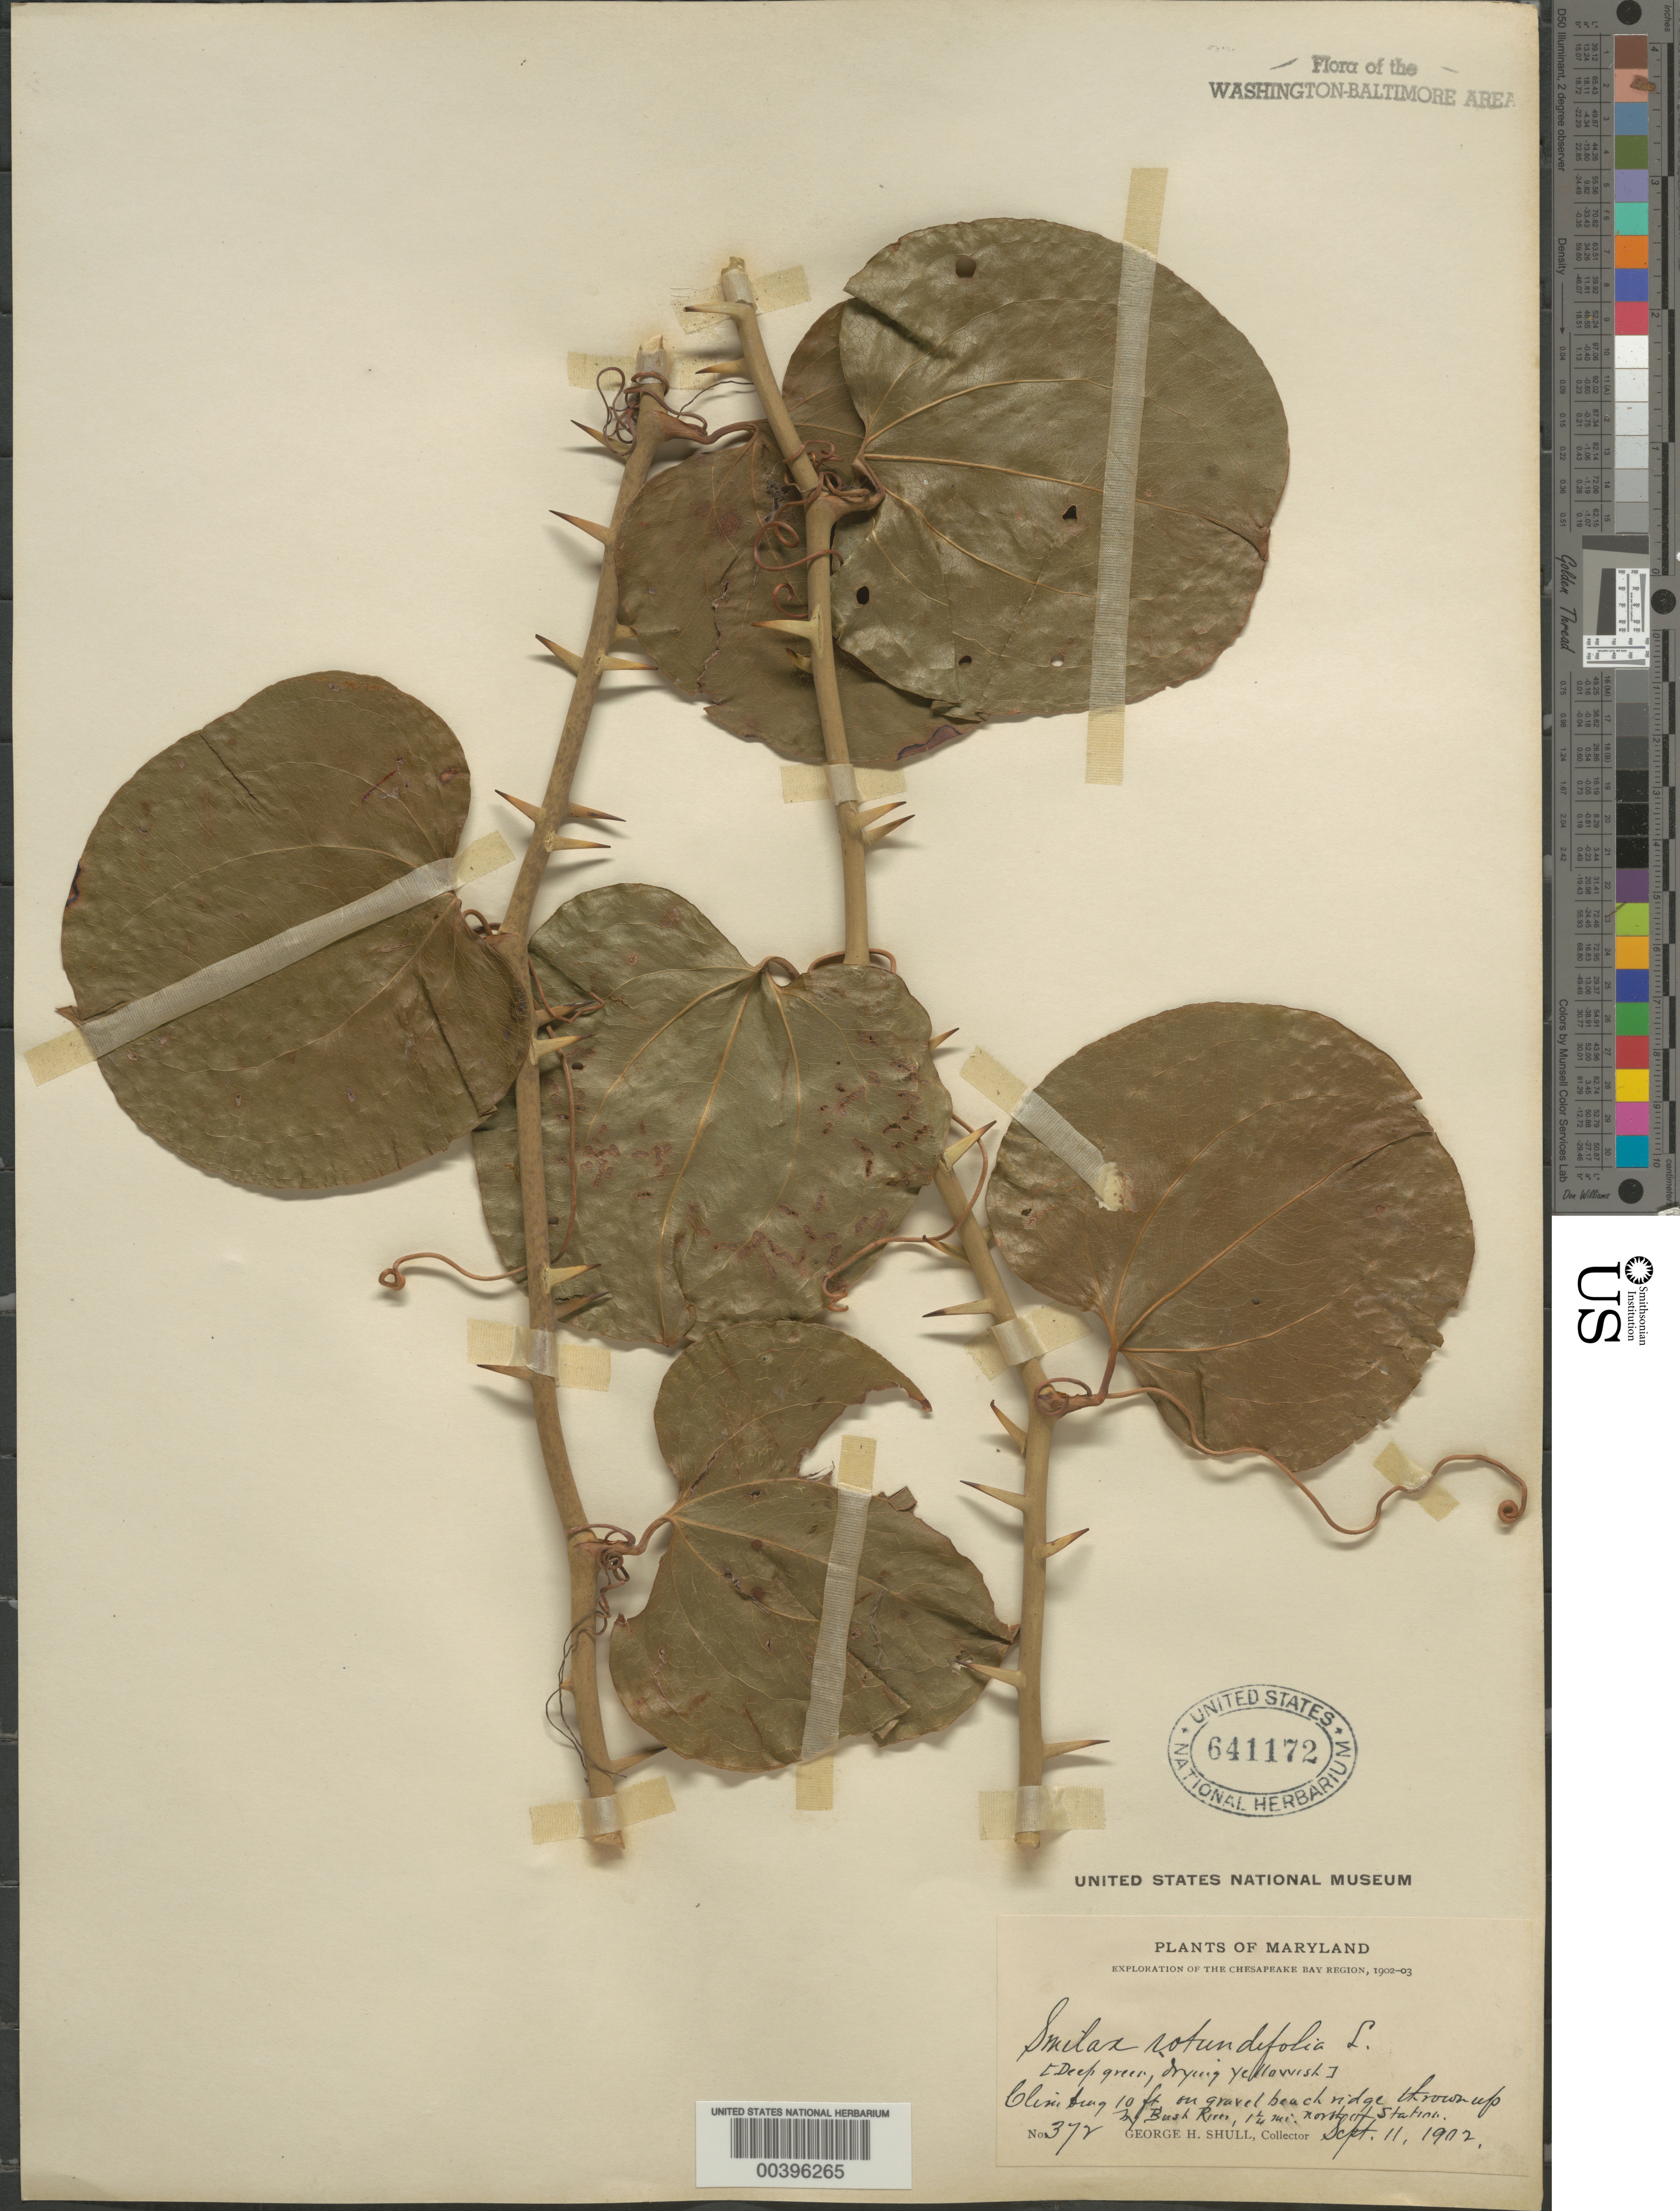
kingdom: Plantae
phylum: Tracheophyta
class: Liliopsida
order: Liliales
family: Smilacaceae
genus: Smilax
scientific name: Smilax rotundifolia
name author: L.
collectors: G. H. Shull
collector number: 372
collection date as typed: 11 Sep 1902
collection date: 1902-09-11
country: United States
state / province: Maryland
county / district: Harford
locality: Bush River, north of Station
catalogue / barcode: US 641172